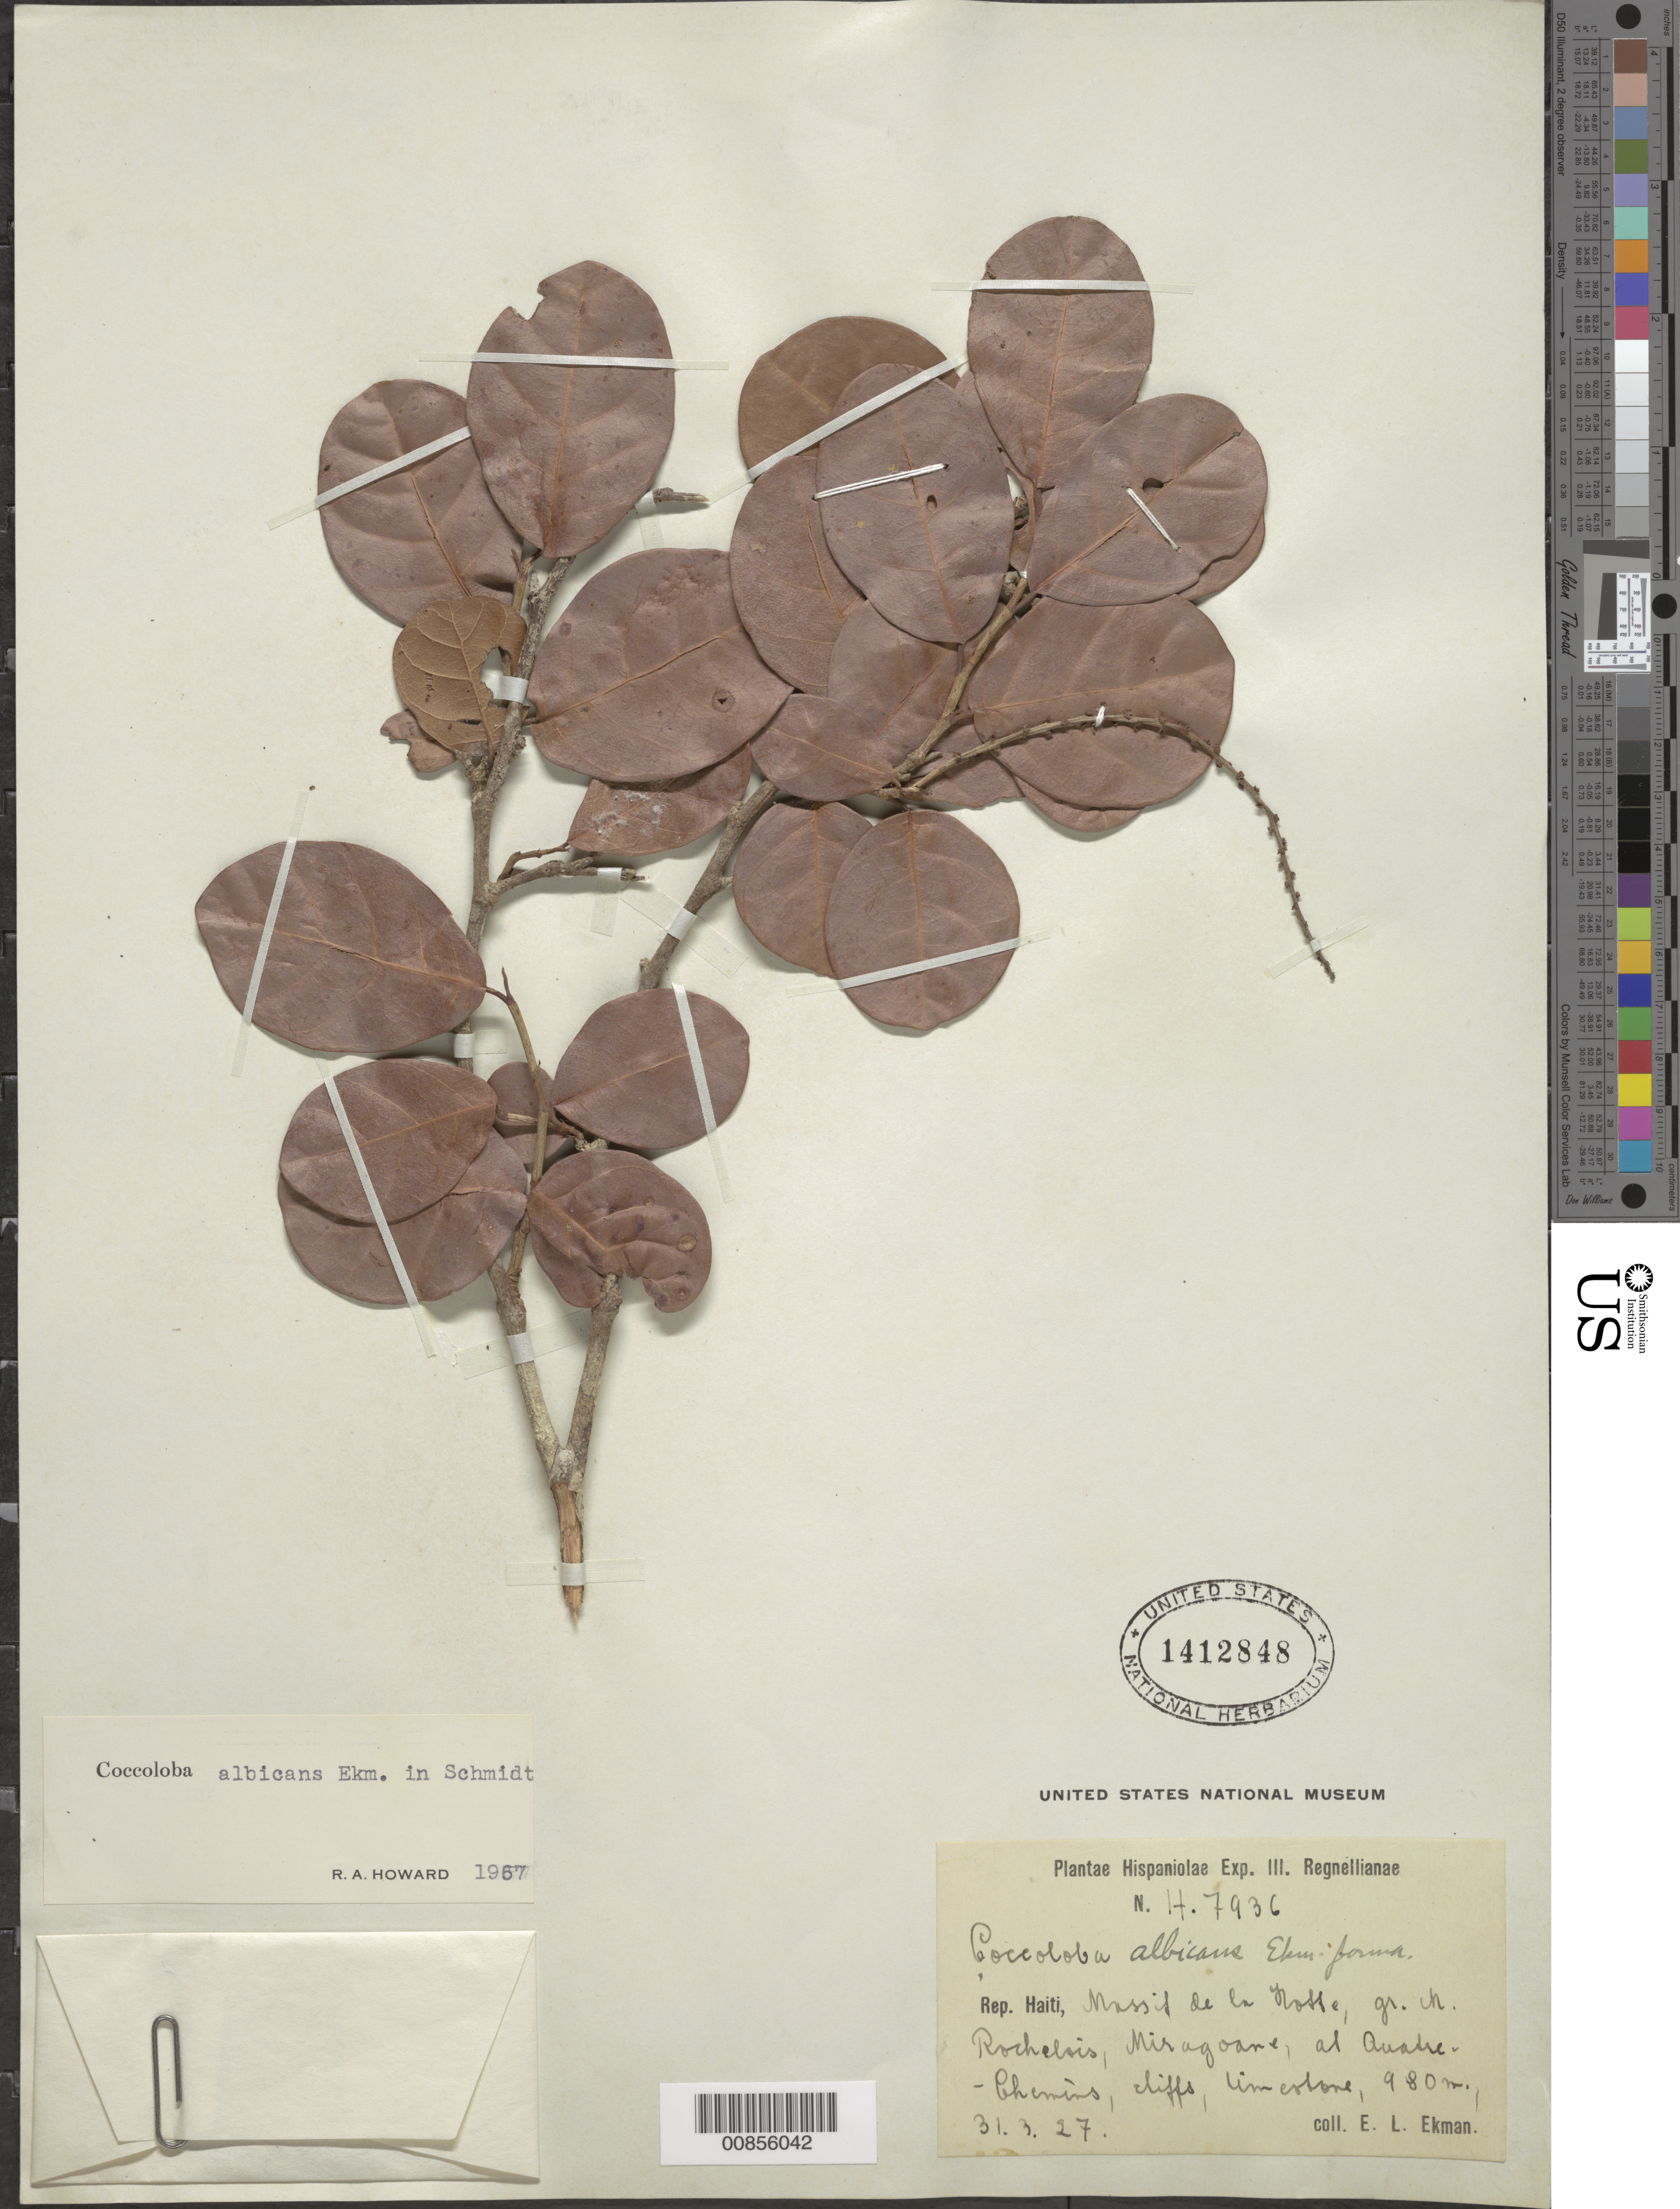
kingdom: Plantae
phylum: Tracheophyta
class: Magnoliopsida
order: Caryophyllales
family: Polygonaceae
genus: Coccoloba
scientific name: Coccoloba albicans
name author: O.C. Schmidt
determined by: Howard, R. A.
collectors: E. L. Ekman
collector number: H 7936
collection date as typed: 31 Mar 1927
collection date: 1927-03-31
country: Haiti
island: Hispaniola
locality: Massif de la Hotte, gr. M. Rochelois, Miragoane, at Quatre Chemins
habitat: Cliffs, limestone.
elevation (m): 980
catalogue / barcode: US 1412848